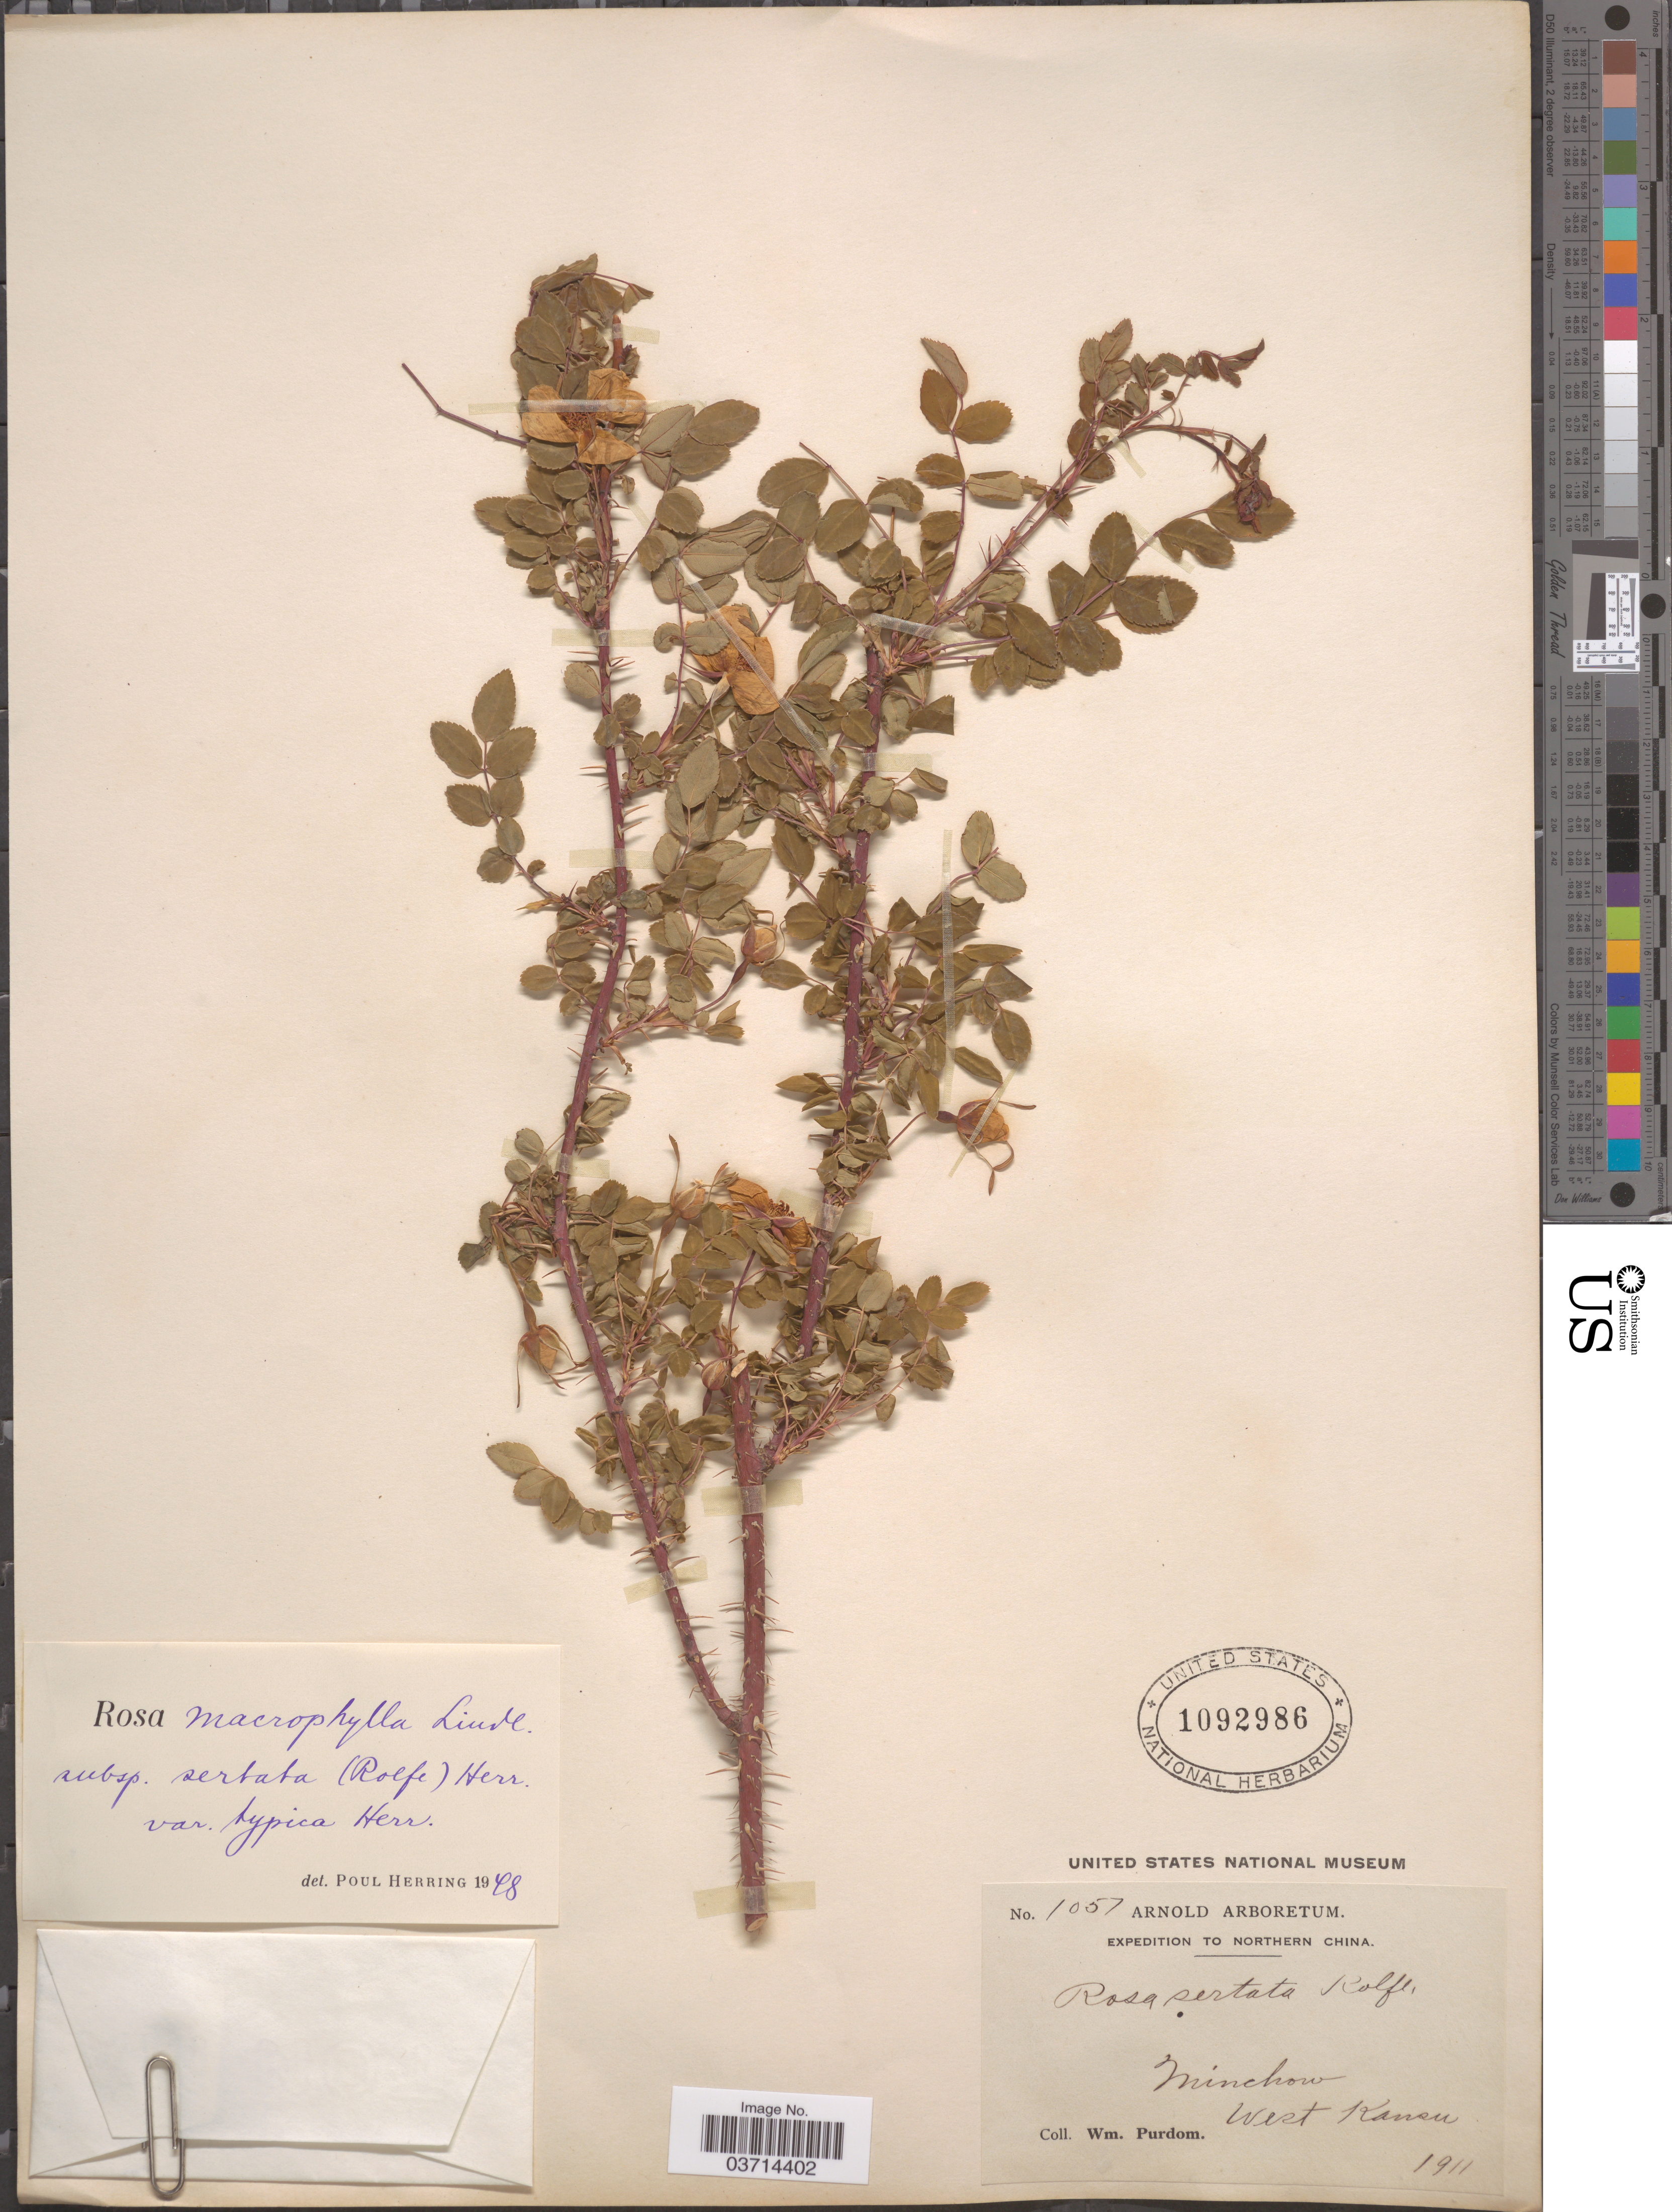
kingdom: Plantae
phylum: Tracheophyta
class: Magnoliopsida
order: Rosales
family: Rosaceae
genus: Rosa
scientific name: Rosa sertata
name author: Rolfe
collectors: W. Purdom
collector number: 1057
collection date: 1911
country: China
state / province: Gansu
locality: Northern China. Minchow, West Kansu.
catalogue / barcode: US 1092986